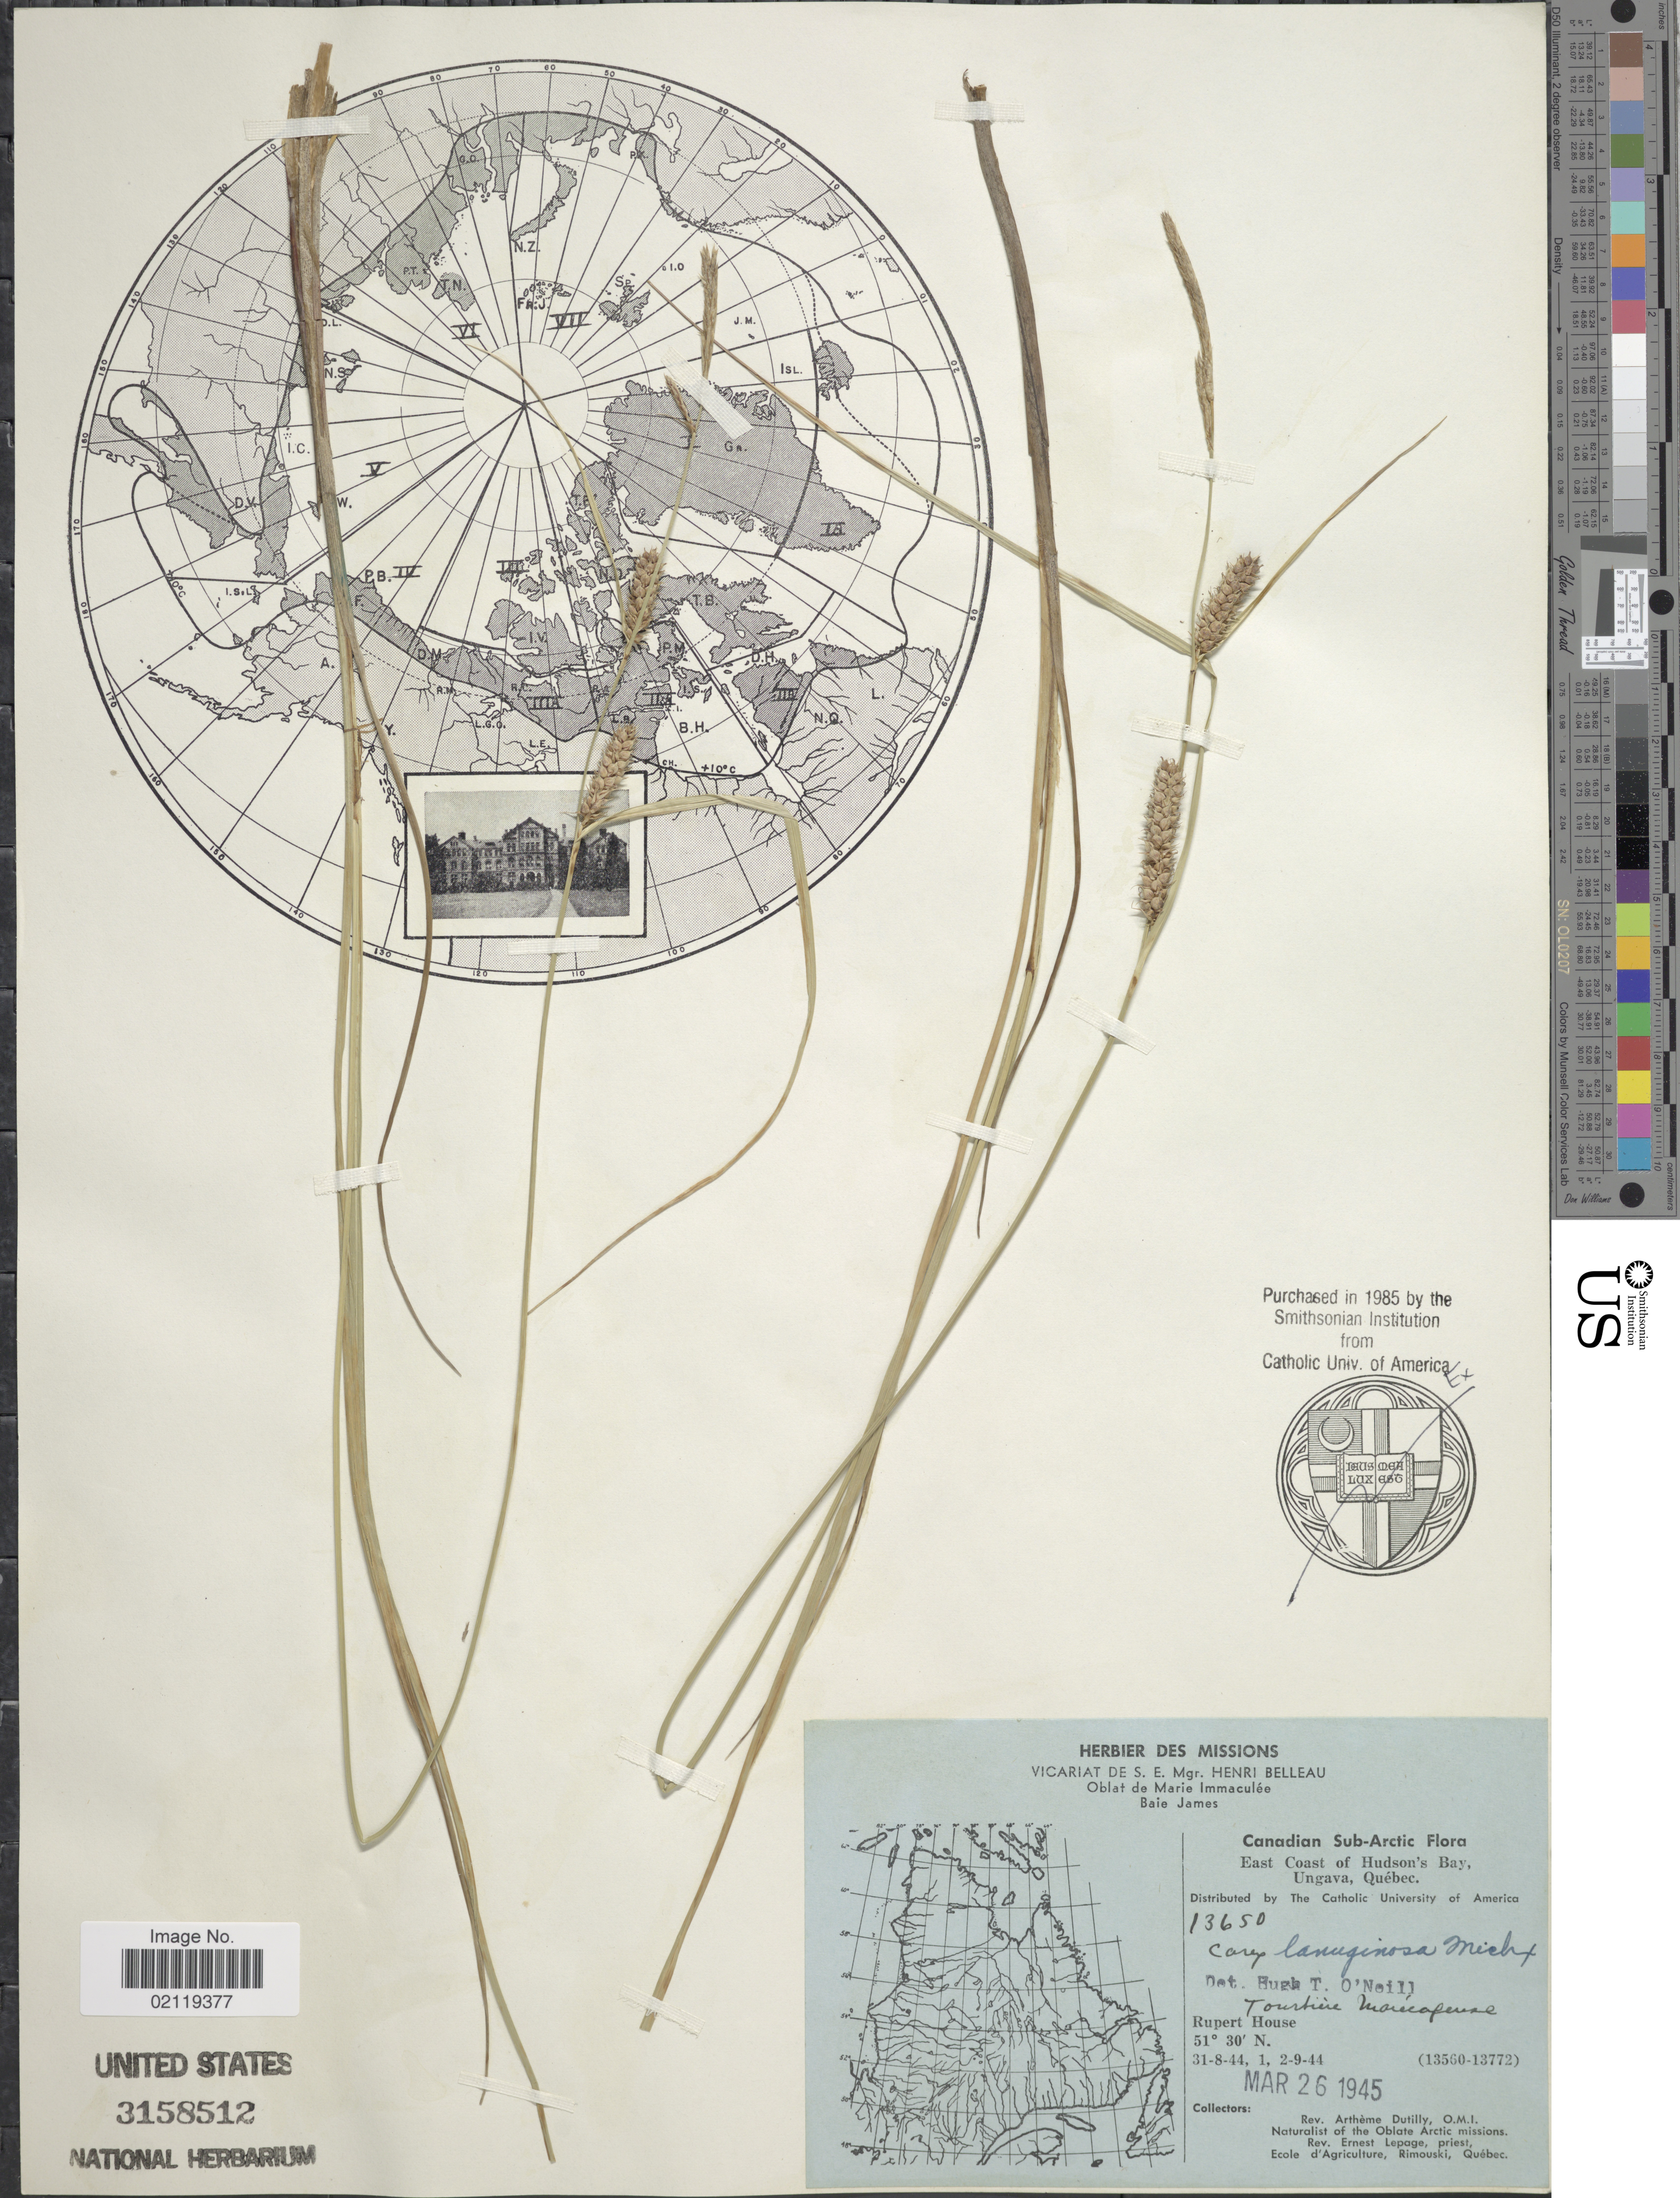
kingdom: Plantae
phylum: Tracheophyta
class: Liliopsida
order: Poales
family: Cyperaceae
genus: Carex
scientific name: Carex pellita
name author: Muhl. ex Willd.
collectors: A. Dutilly & E. Lepage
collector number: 13650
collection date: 1944-08-31/1944-09-02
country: Canada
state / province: Quebec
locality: Canadian Sub-Arctic. East Coast of Hudson's Bay. Ungava, Quebec. Rupert House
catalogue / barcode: US 3158512